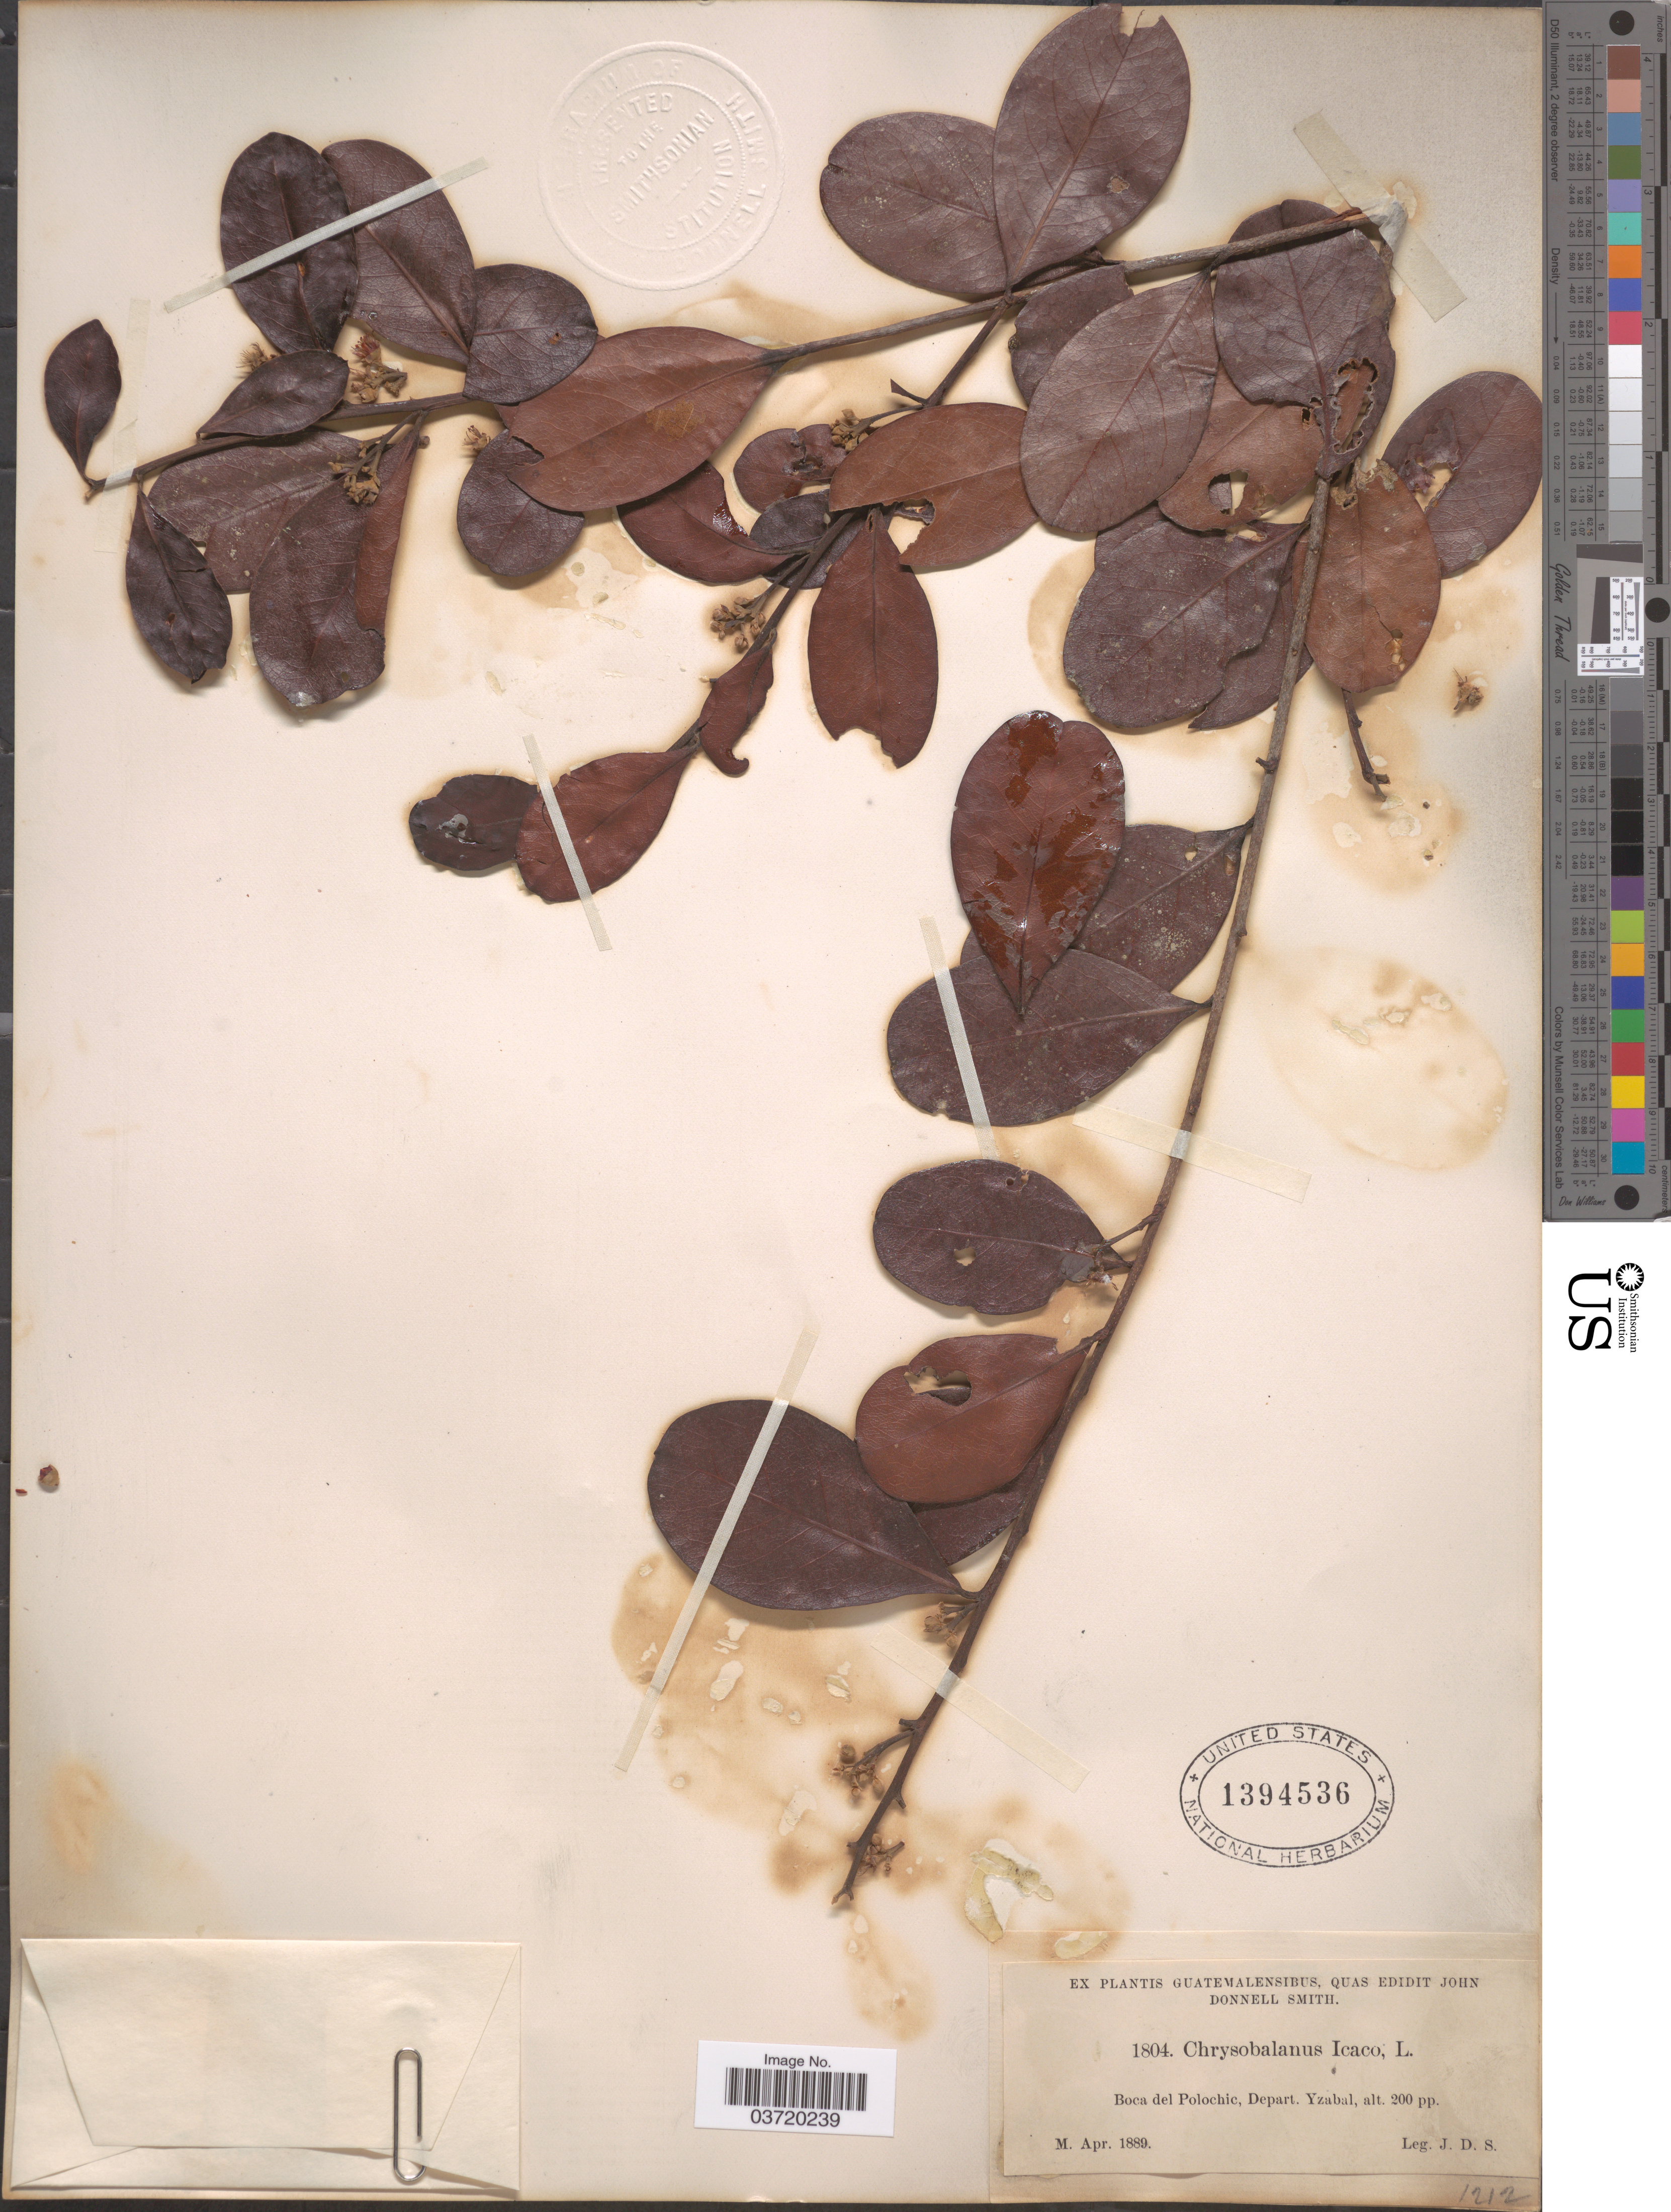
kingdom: Plantae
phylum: Tracheophyta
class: Magnoliopsida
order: Malpighiales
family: Chrysobalanaceae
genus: Chrysobalanus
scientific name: Chrysobalanus icaco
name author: L.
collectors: J. Donnell Smith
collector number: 1804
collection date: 1889-04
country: Guatemala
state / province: Izabal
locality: Guatemalensibus. Boca del Polochic, Depart. Yzabal.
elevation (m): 61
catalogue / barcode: US 1394536